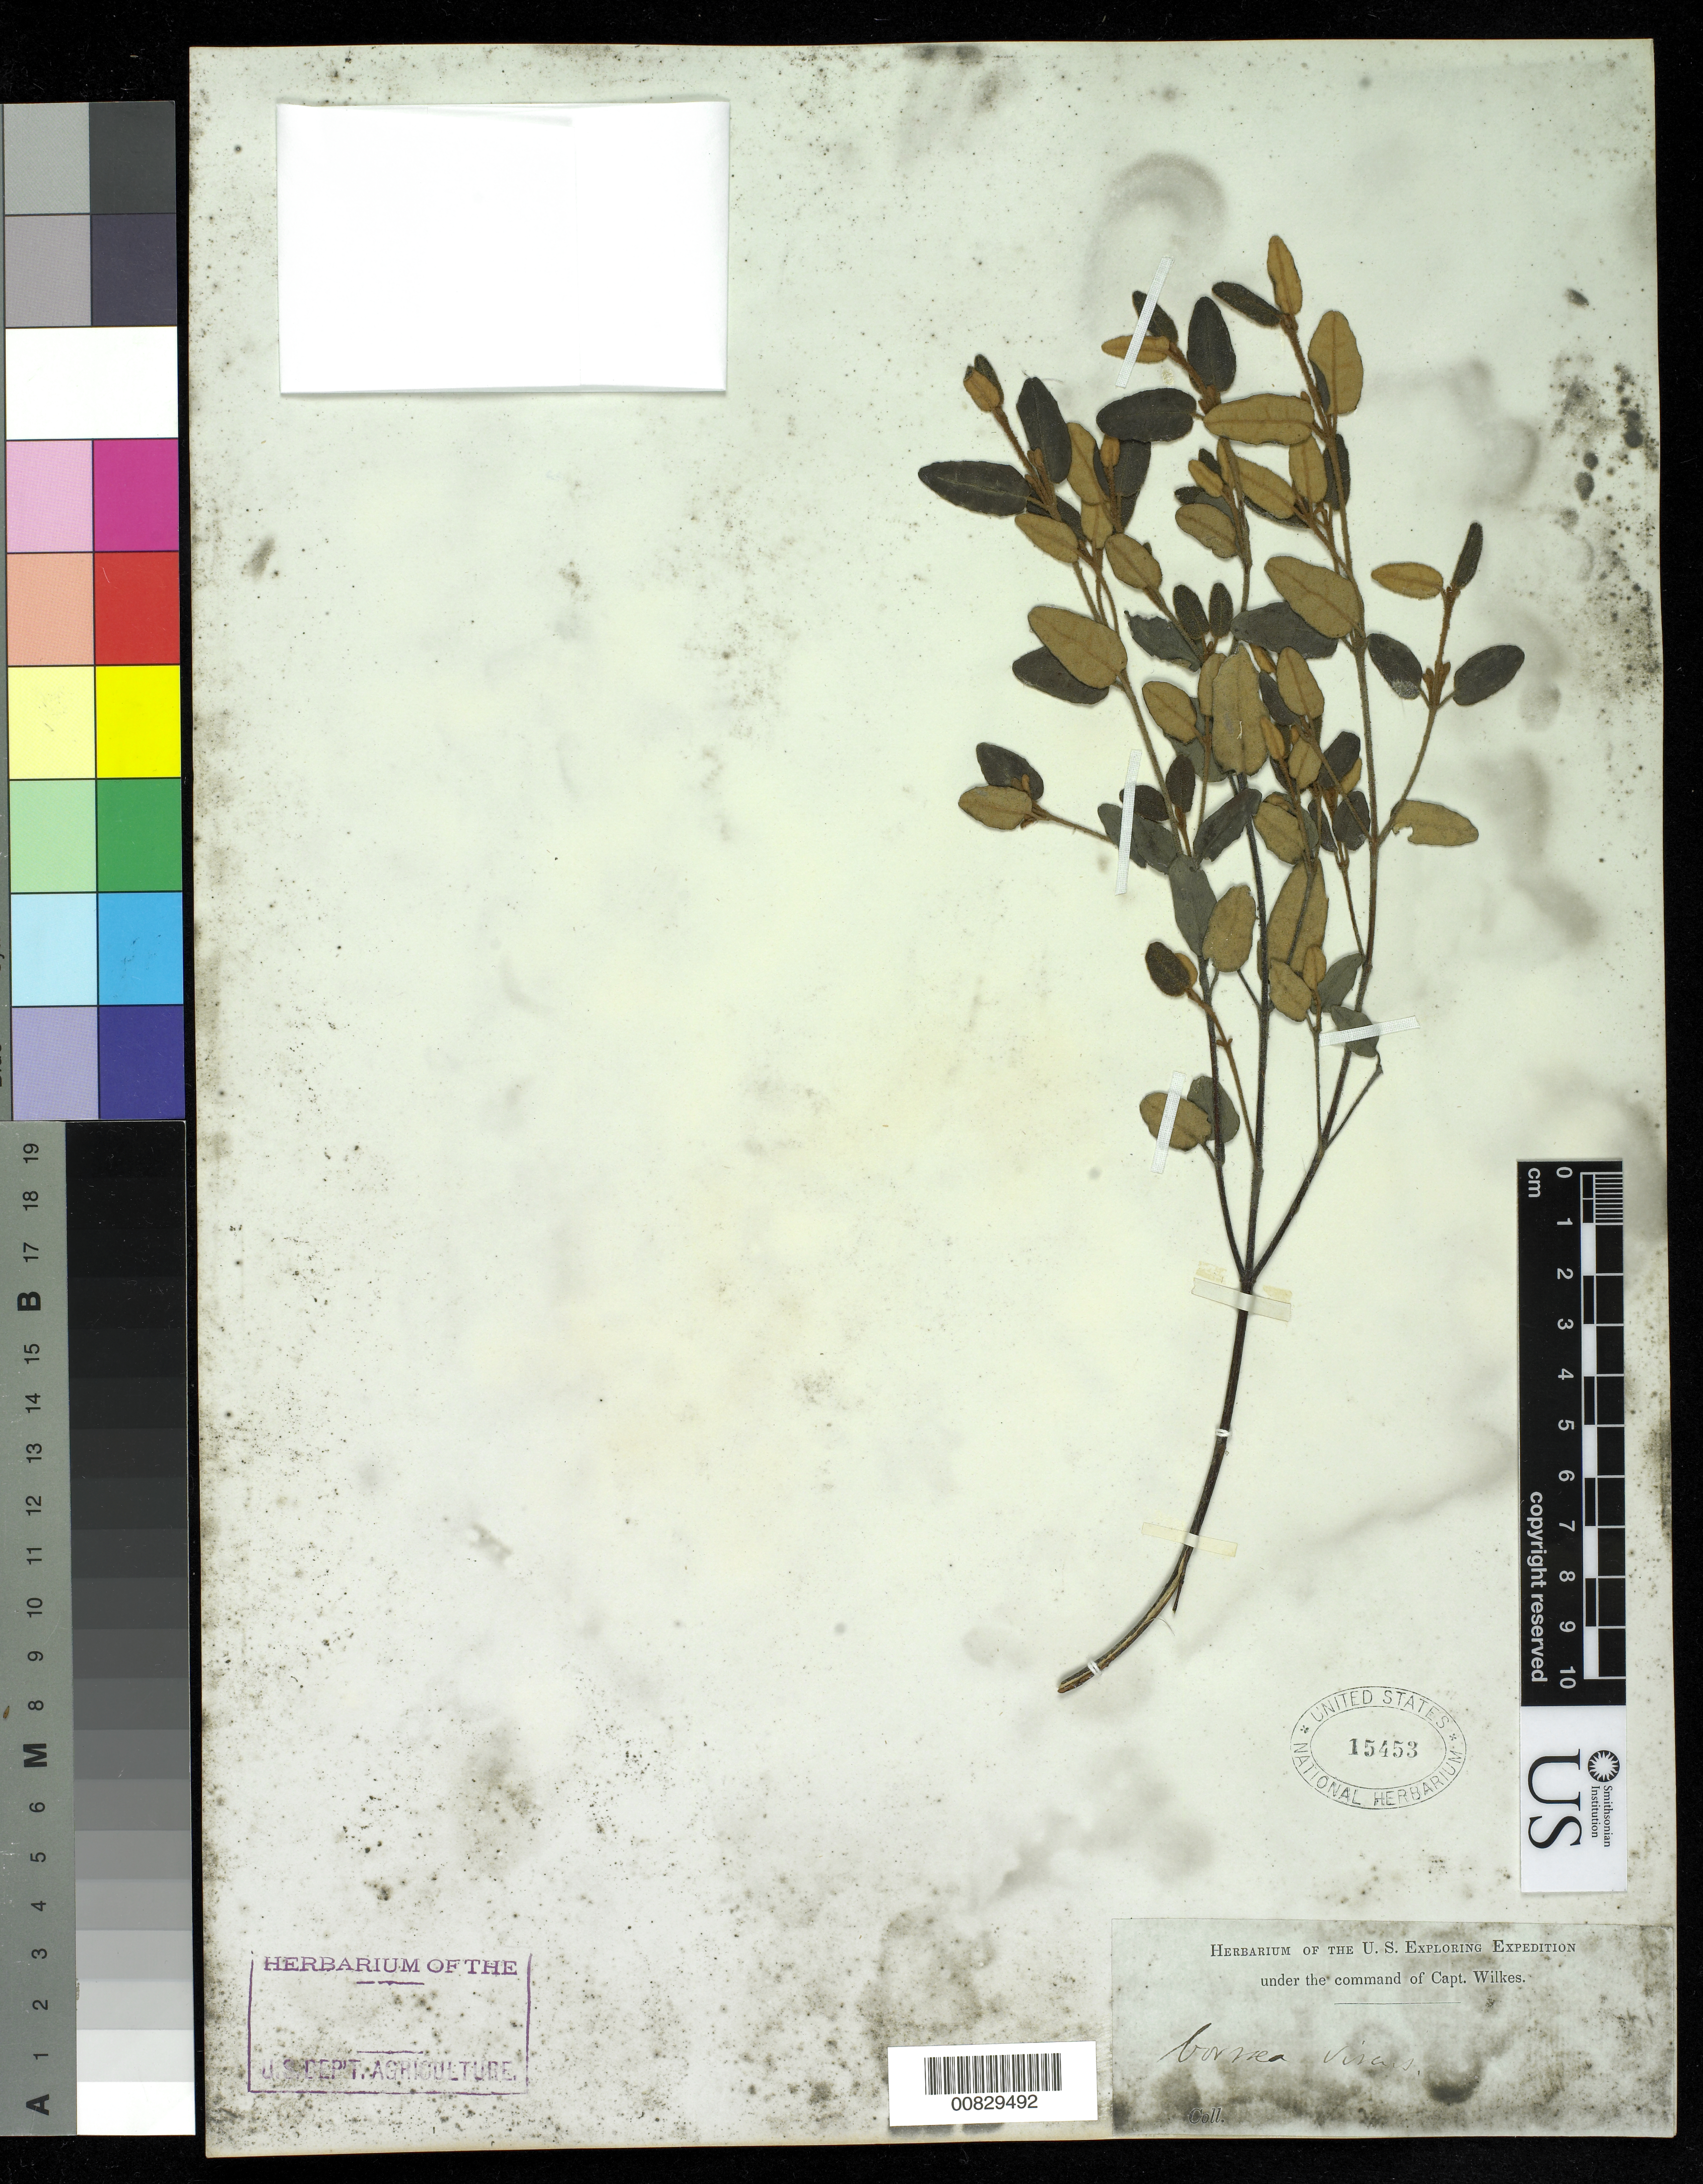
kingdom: Plantae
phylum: Tracheophyta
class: Magnoliopsida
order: Sapindales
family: Rutaceae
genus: Correa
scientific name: Correa speciosa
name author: Donn ex Andrews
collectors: Wilkes Explor. Exped.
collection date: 1838/1842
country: Australia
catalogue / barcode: US 15453